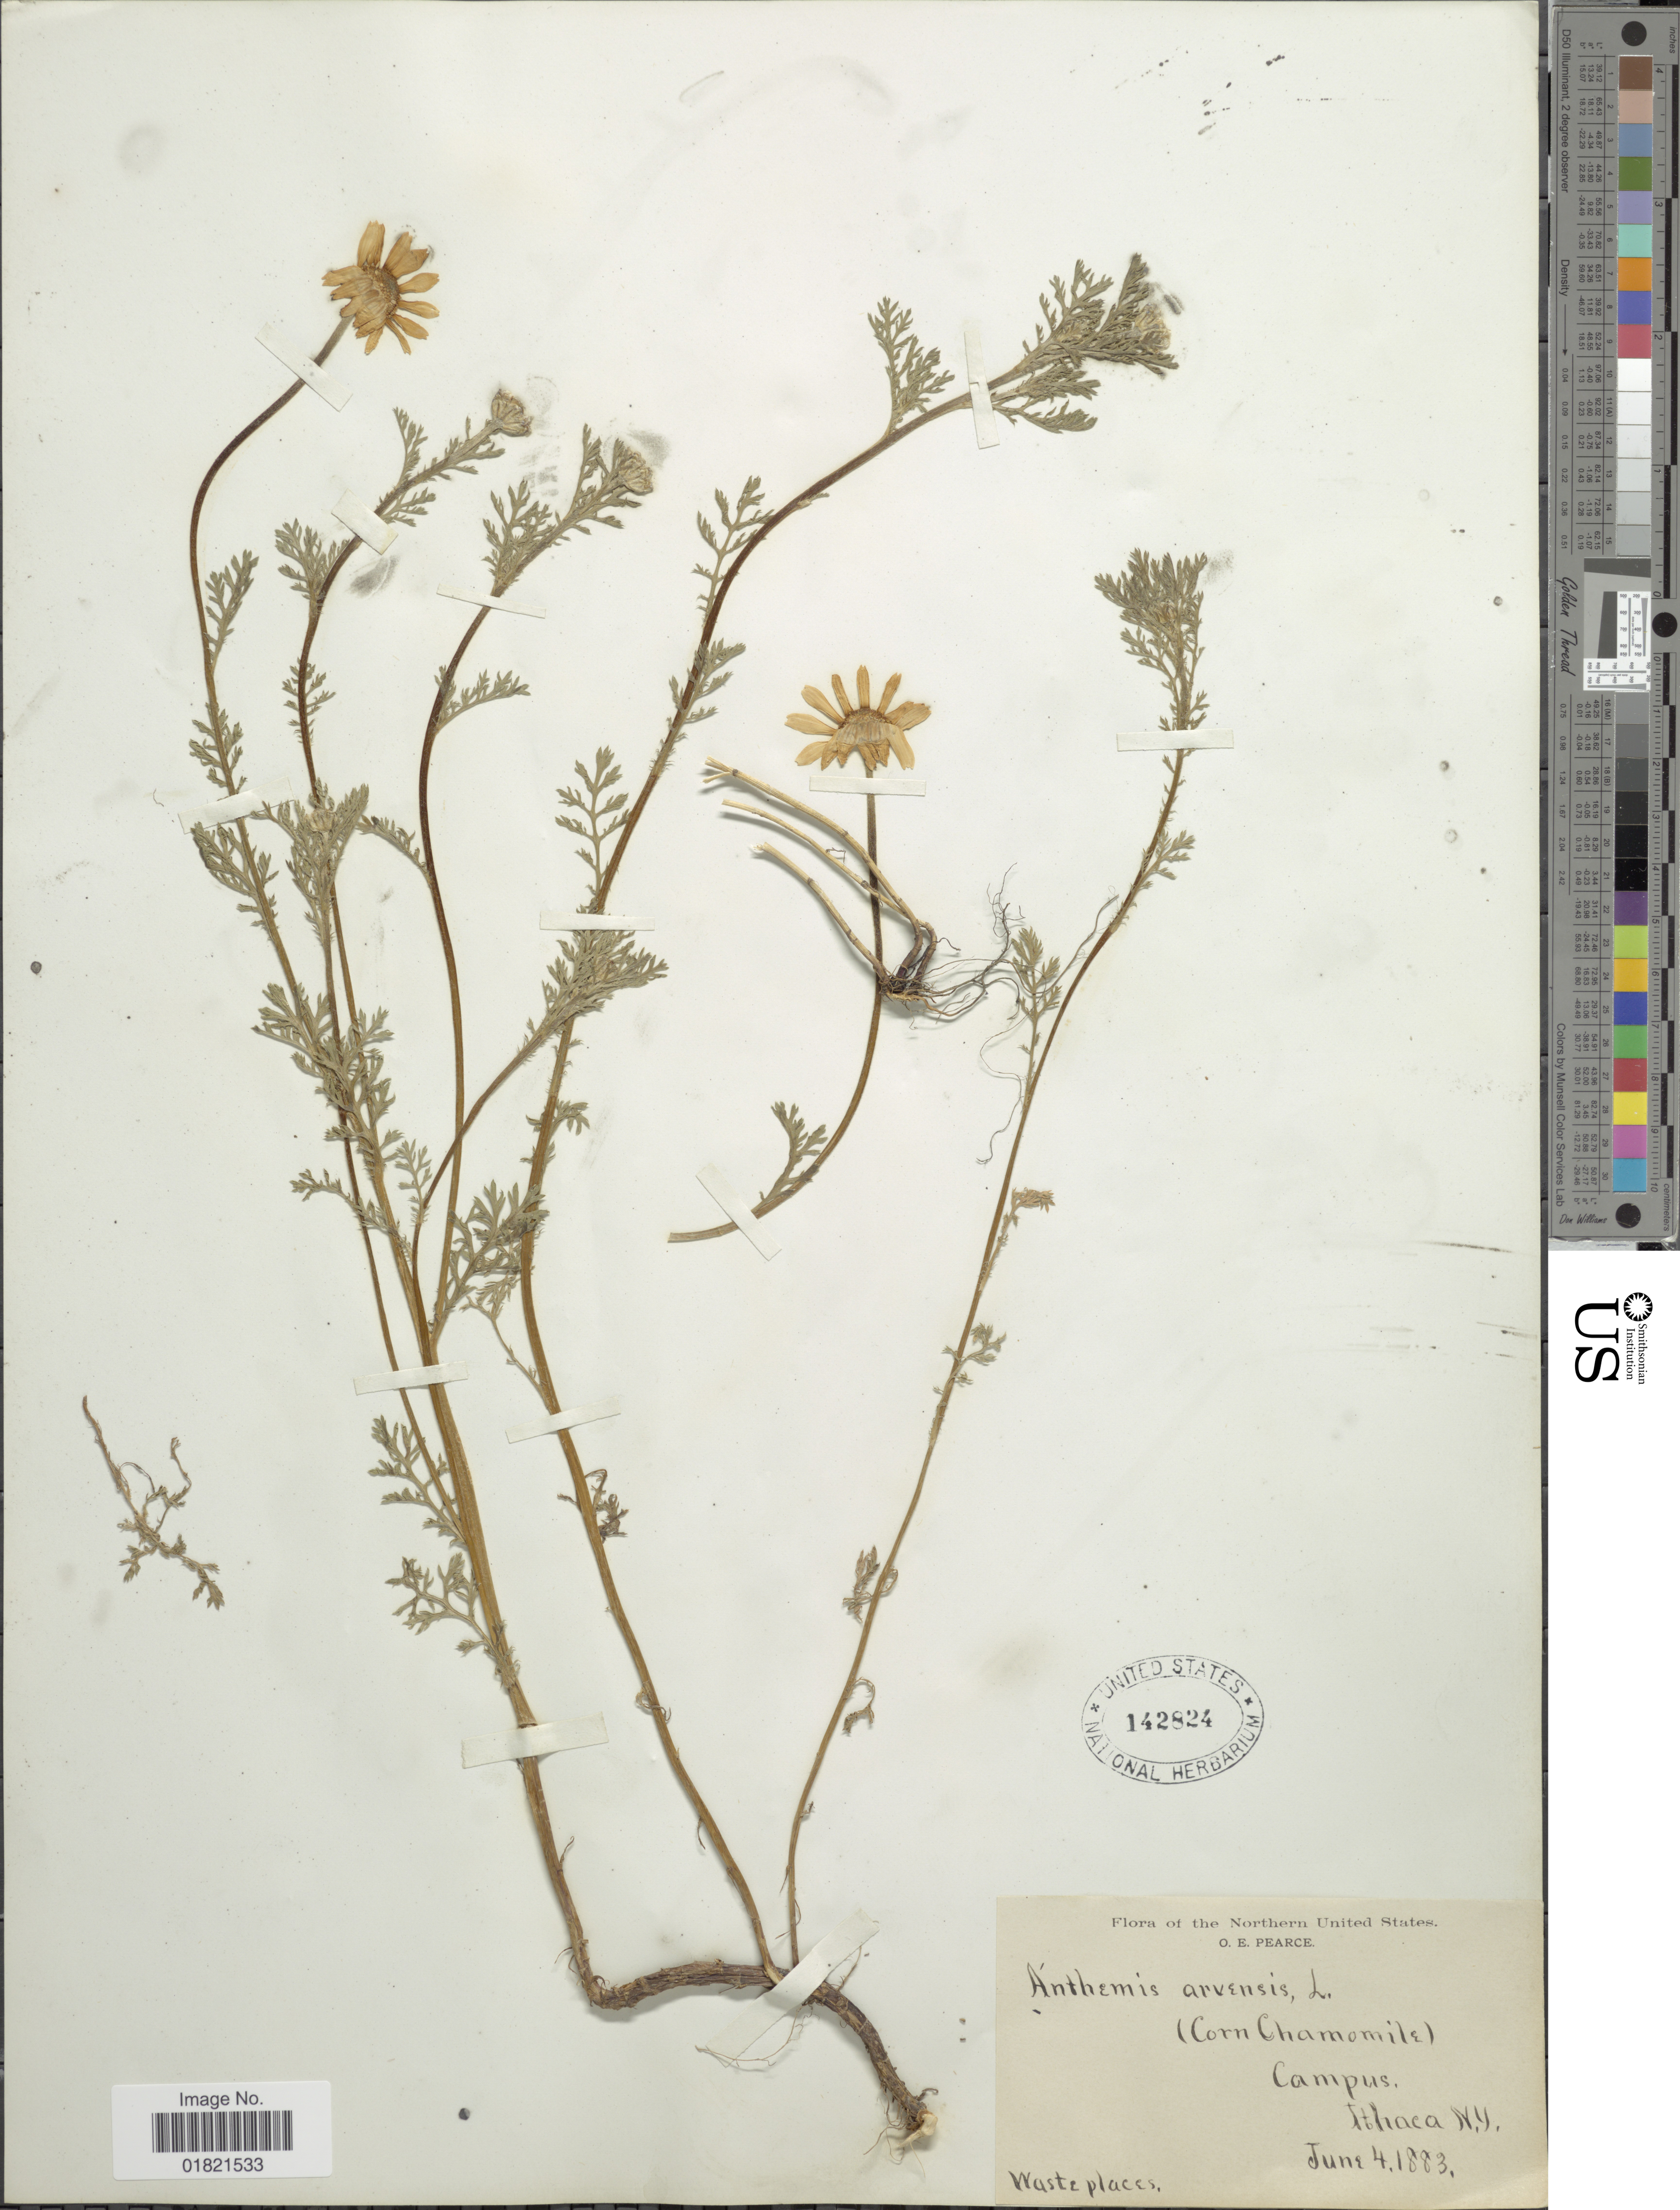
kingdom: Plantae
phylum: Tracheophyta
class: Magnoliopsida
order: Asterales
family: Asteraceae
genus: Anthemis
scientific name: Anthemis arvensis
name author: L.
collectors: O. E. Pearce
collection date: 1883-06-04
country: United States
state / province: New York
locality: Campus, Ithaca, NY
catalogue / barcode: US 142824